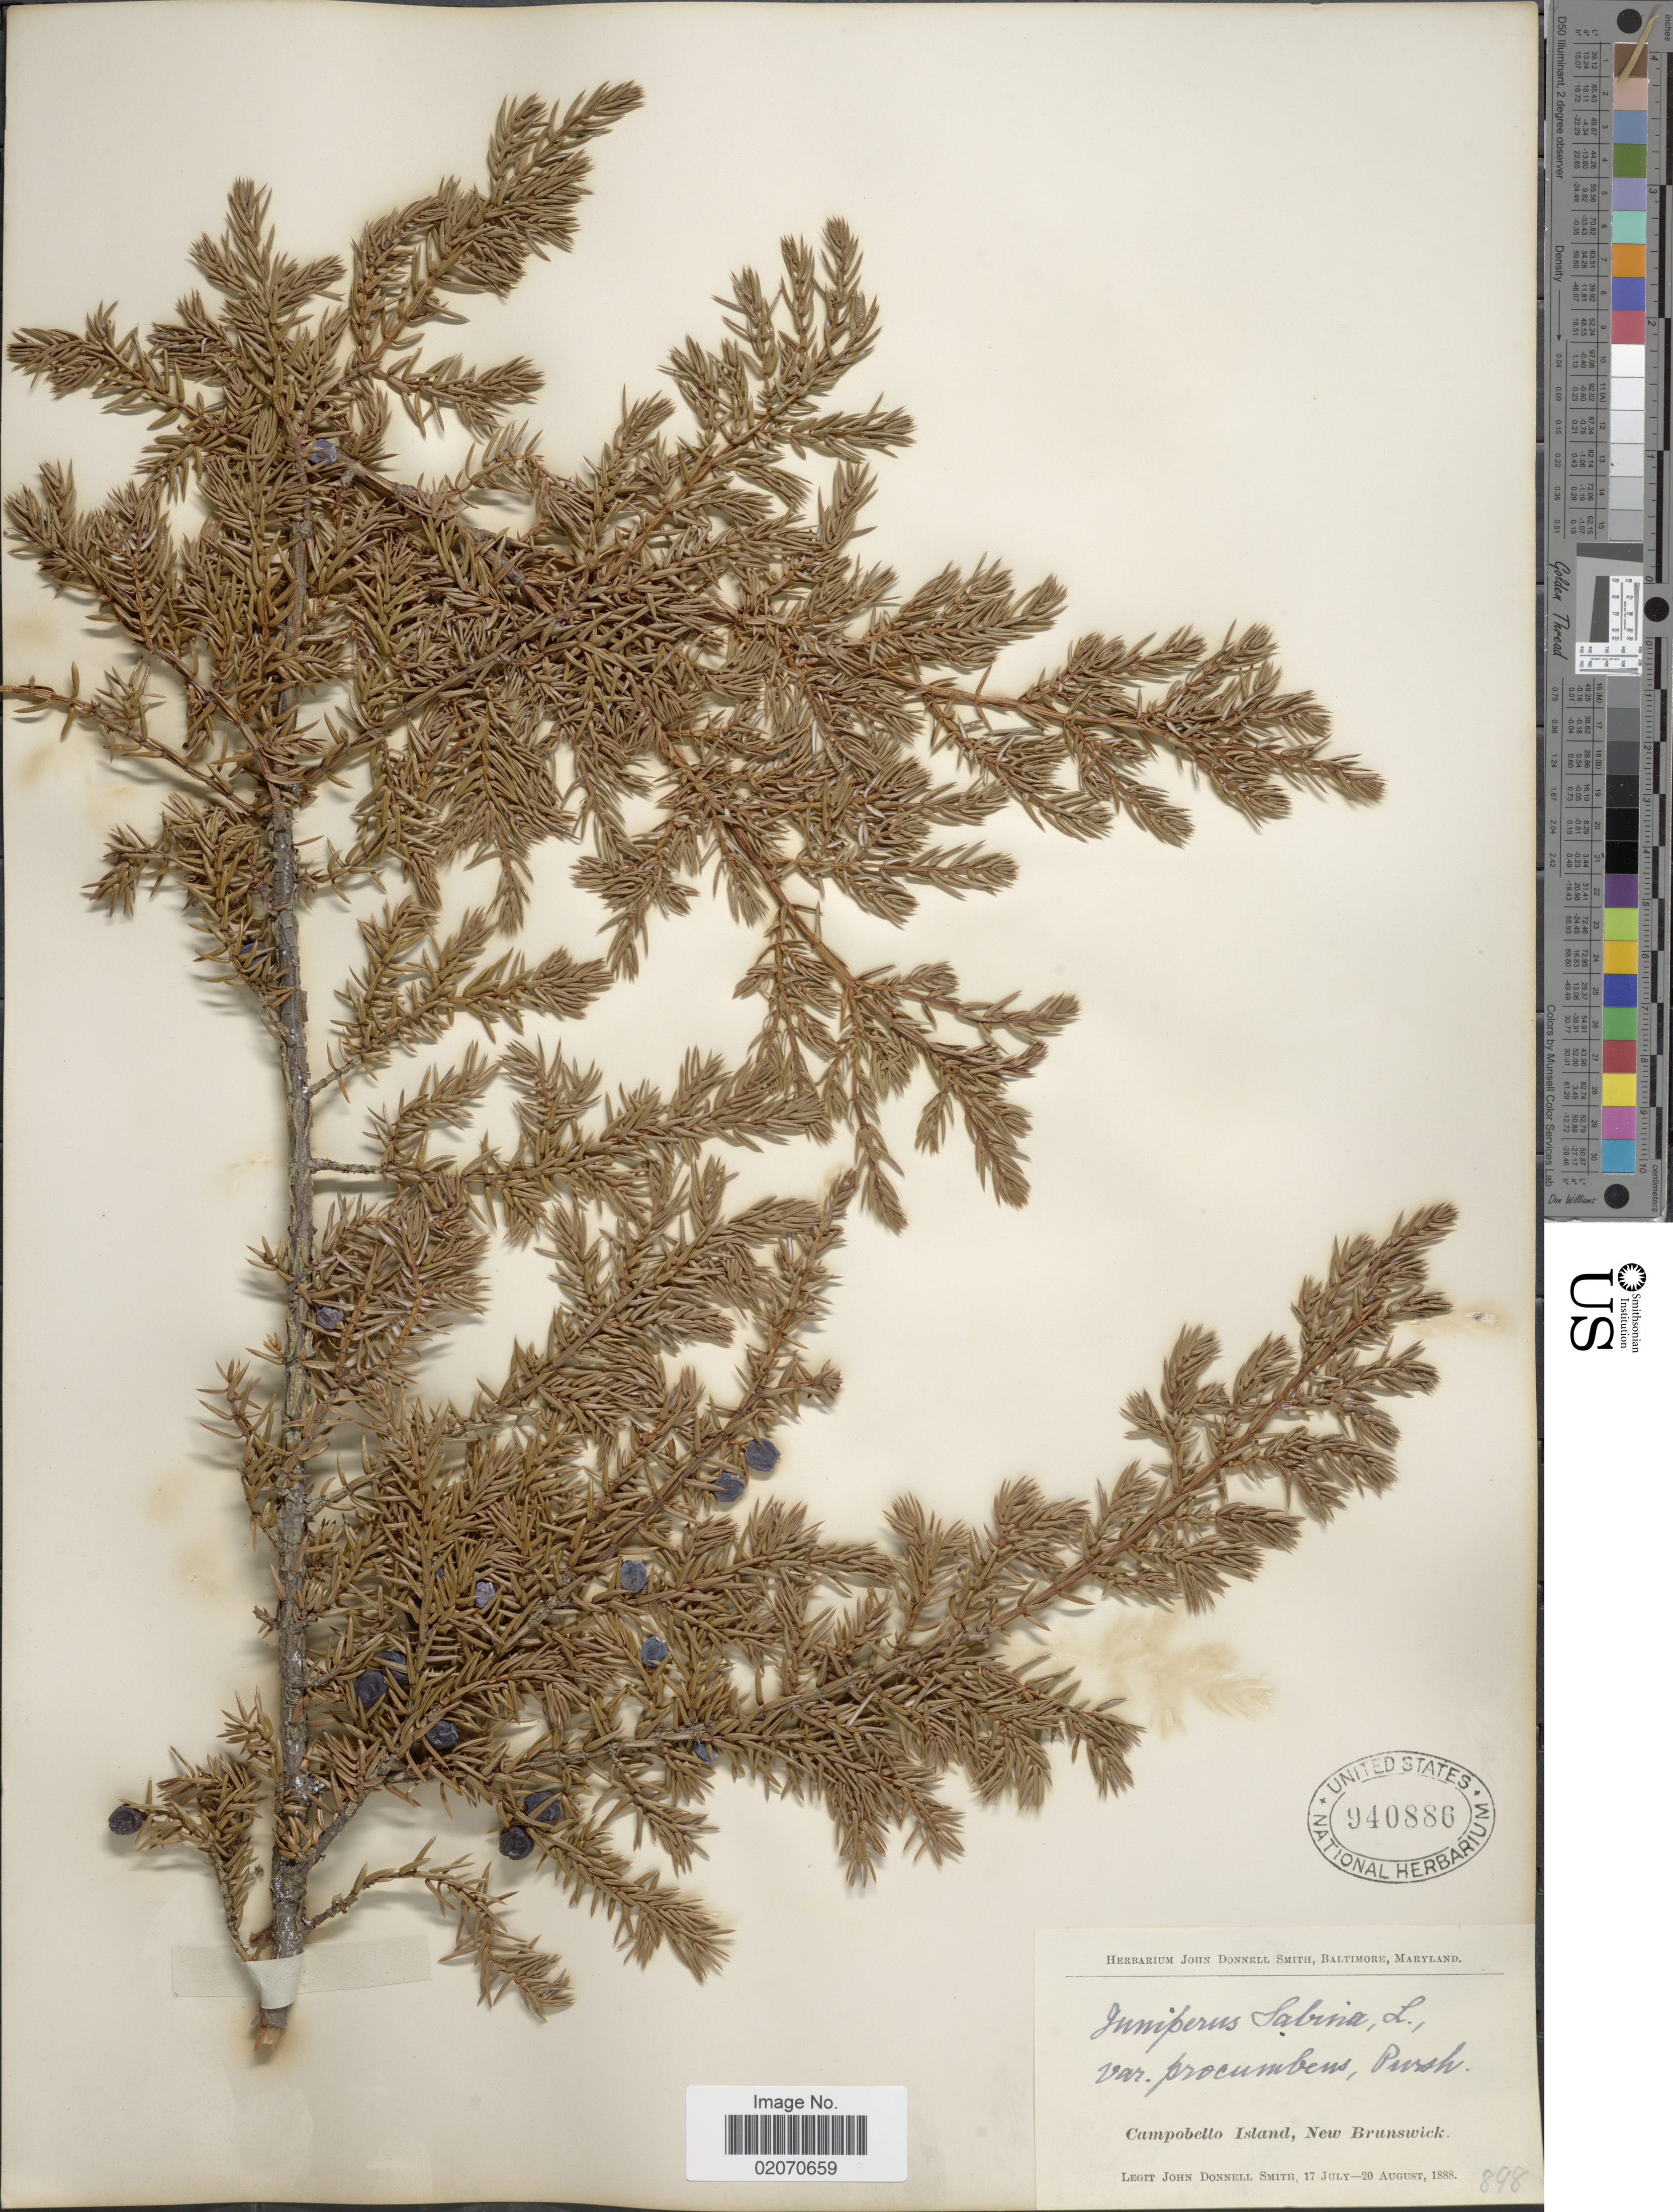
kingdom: Plantae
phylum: Tracheophyta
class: Pinopsida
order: Pinales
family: Cupressaceae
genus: Juniperus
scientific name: Juniperus communis var. depressa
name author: Pursh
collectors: J. Donnell Smith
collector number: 898*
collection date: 1888-07-17/1888-08-20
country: Canada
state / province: New Brunswick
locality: Campobello Island, New Brunswick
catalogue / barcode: US 940886